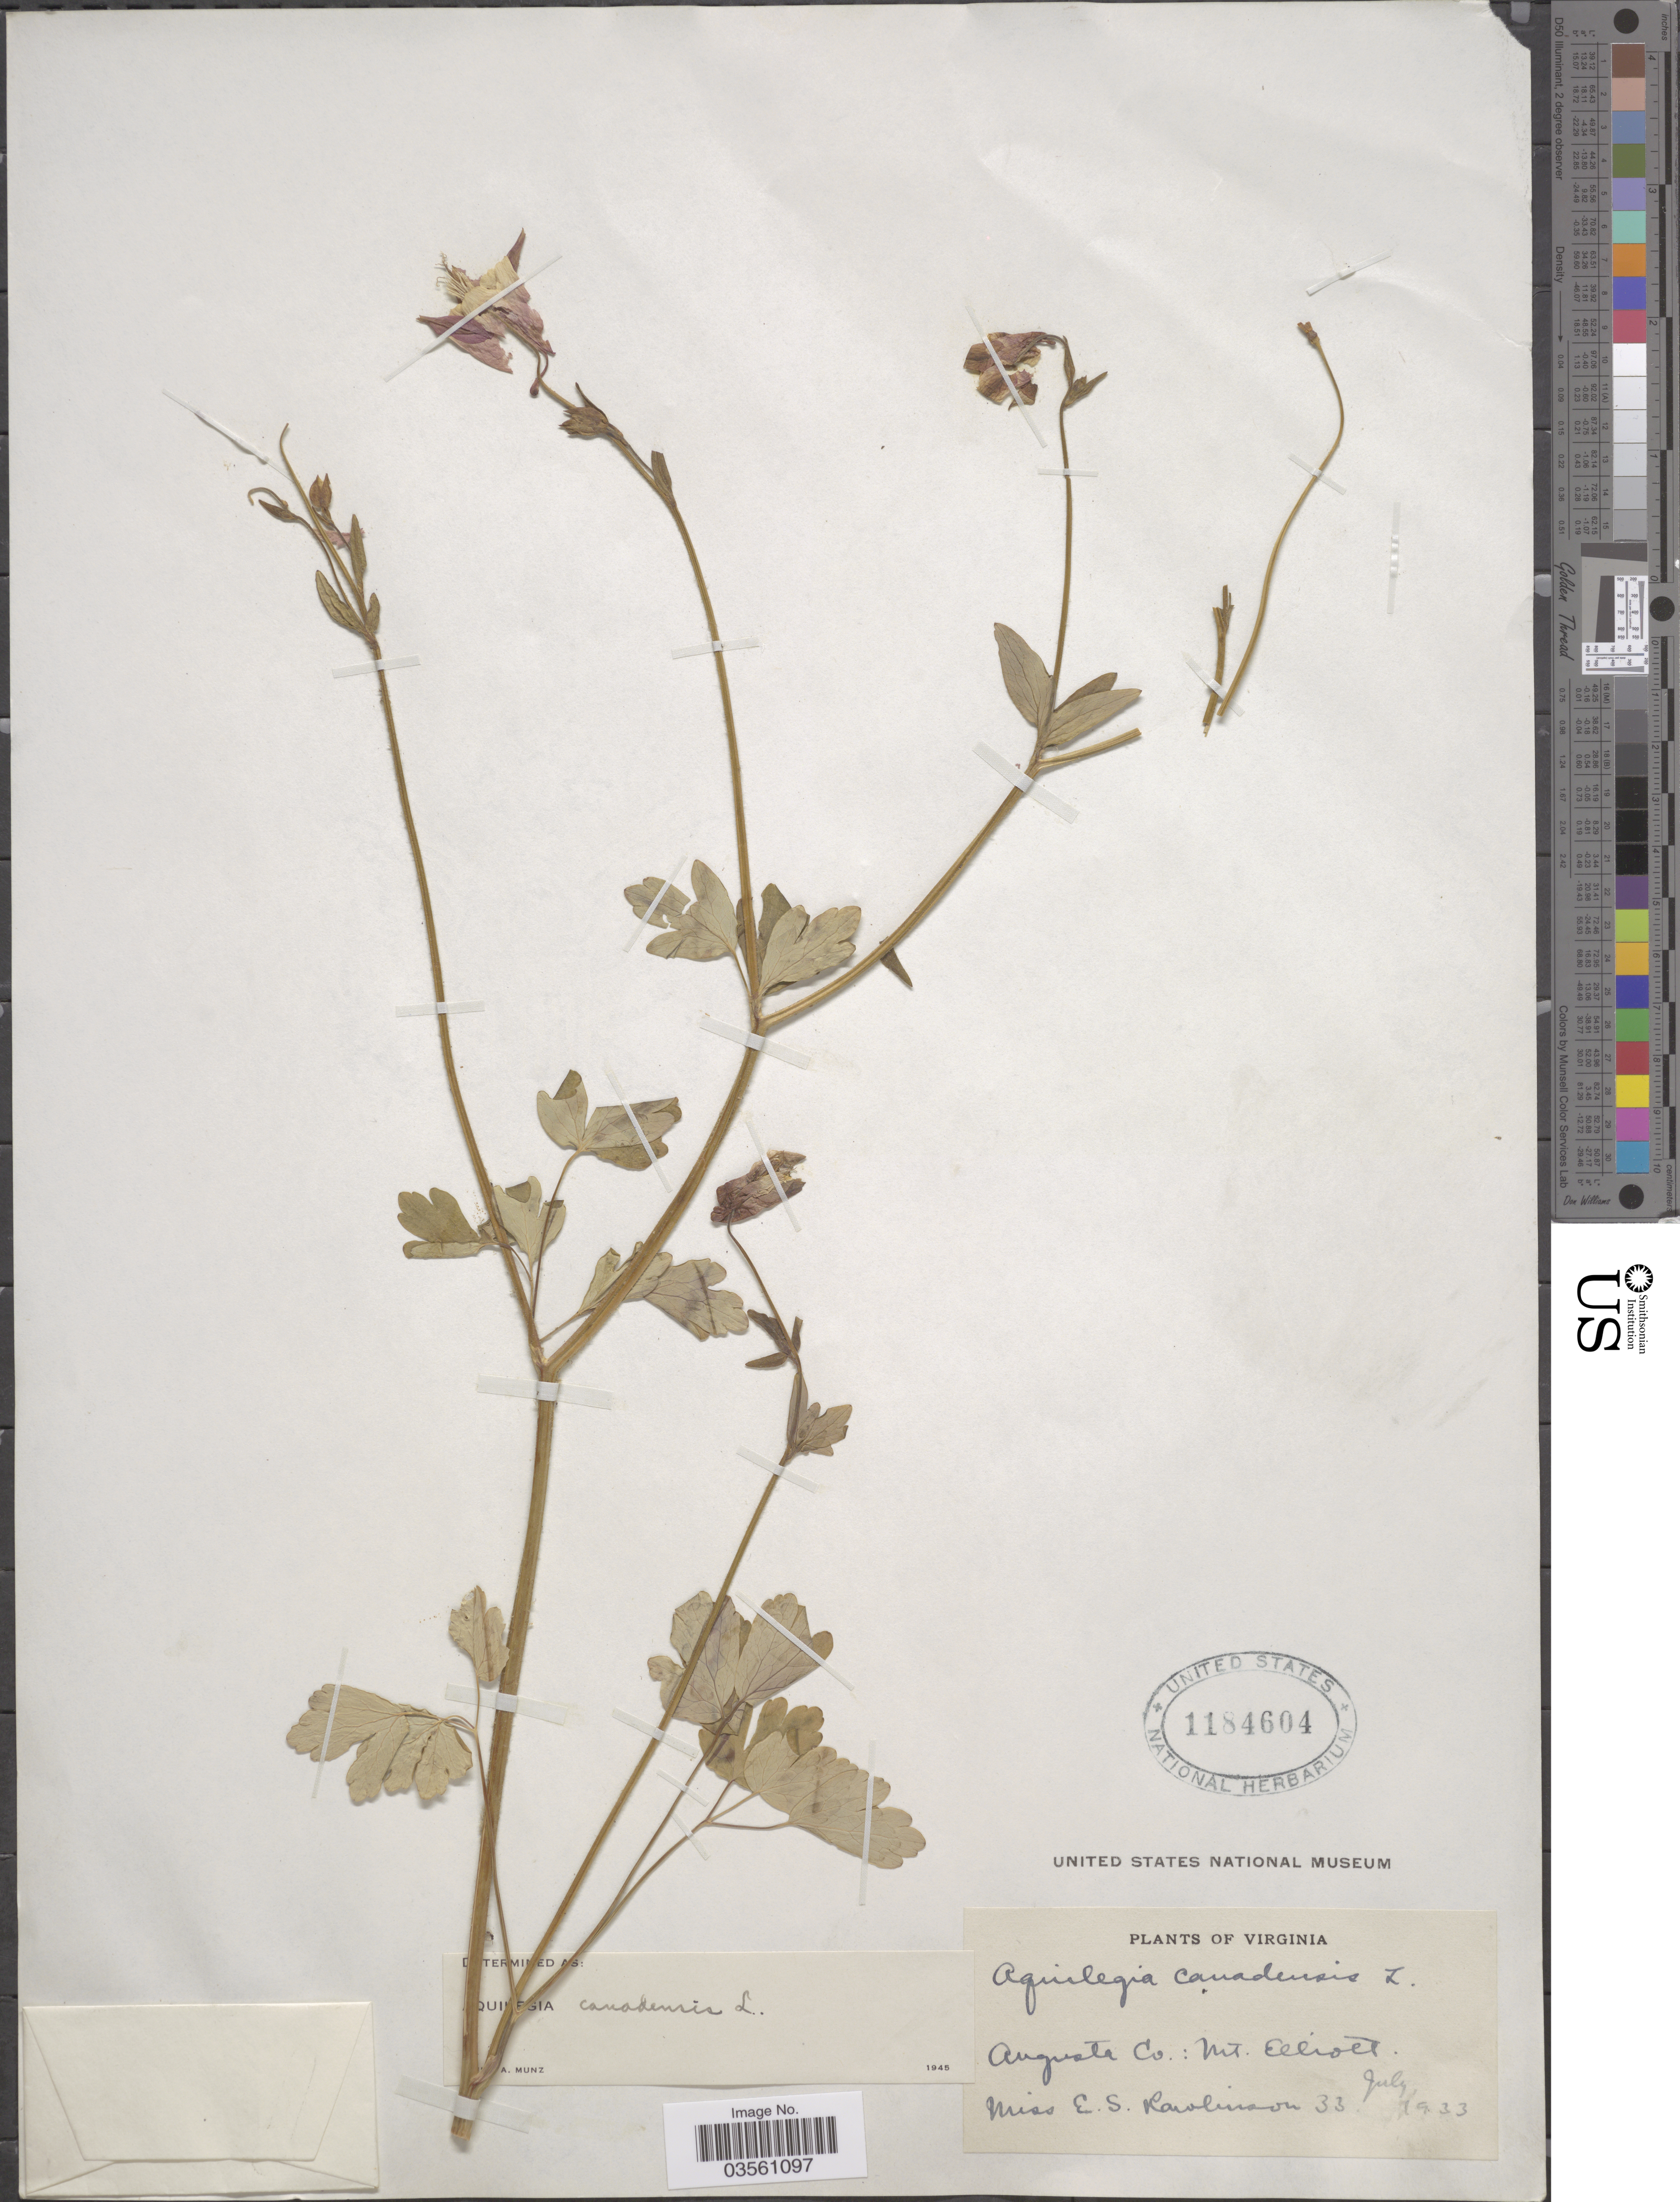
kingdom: Plantae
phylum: Tracheophyta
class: Magnoliopsida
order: Ranunculales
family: Ranunculaceae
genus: Aquilegia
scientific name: Aquilegia canadensis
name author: L.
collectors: E. S. Rawlinson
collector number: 33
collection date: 1933-07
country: United States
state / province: Virginia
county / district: Augusta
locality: Augusta Co.: Mt. Elliott.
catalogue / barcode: US 1184604